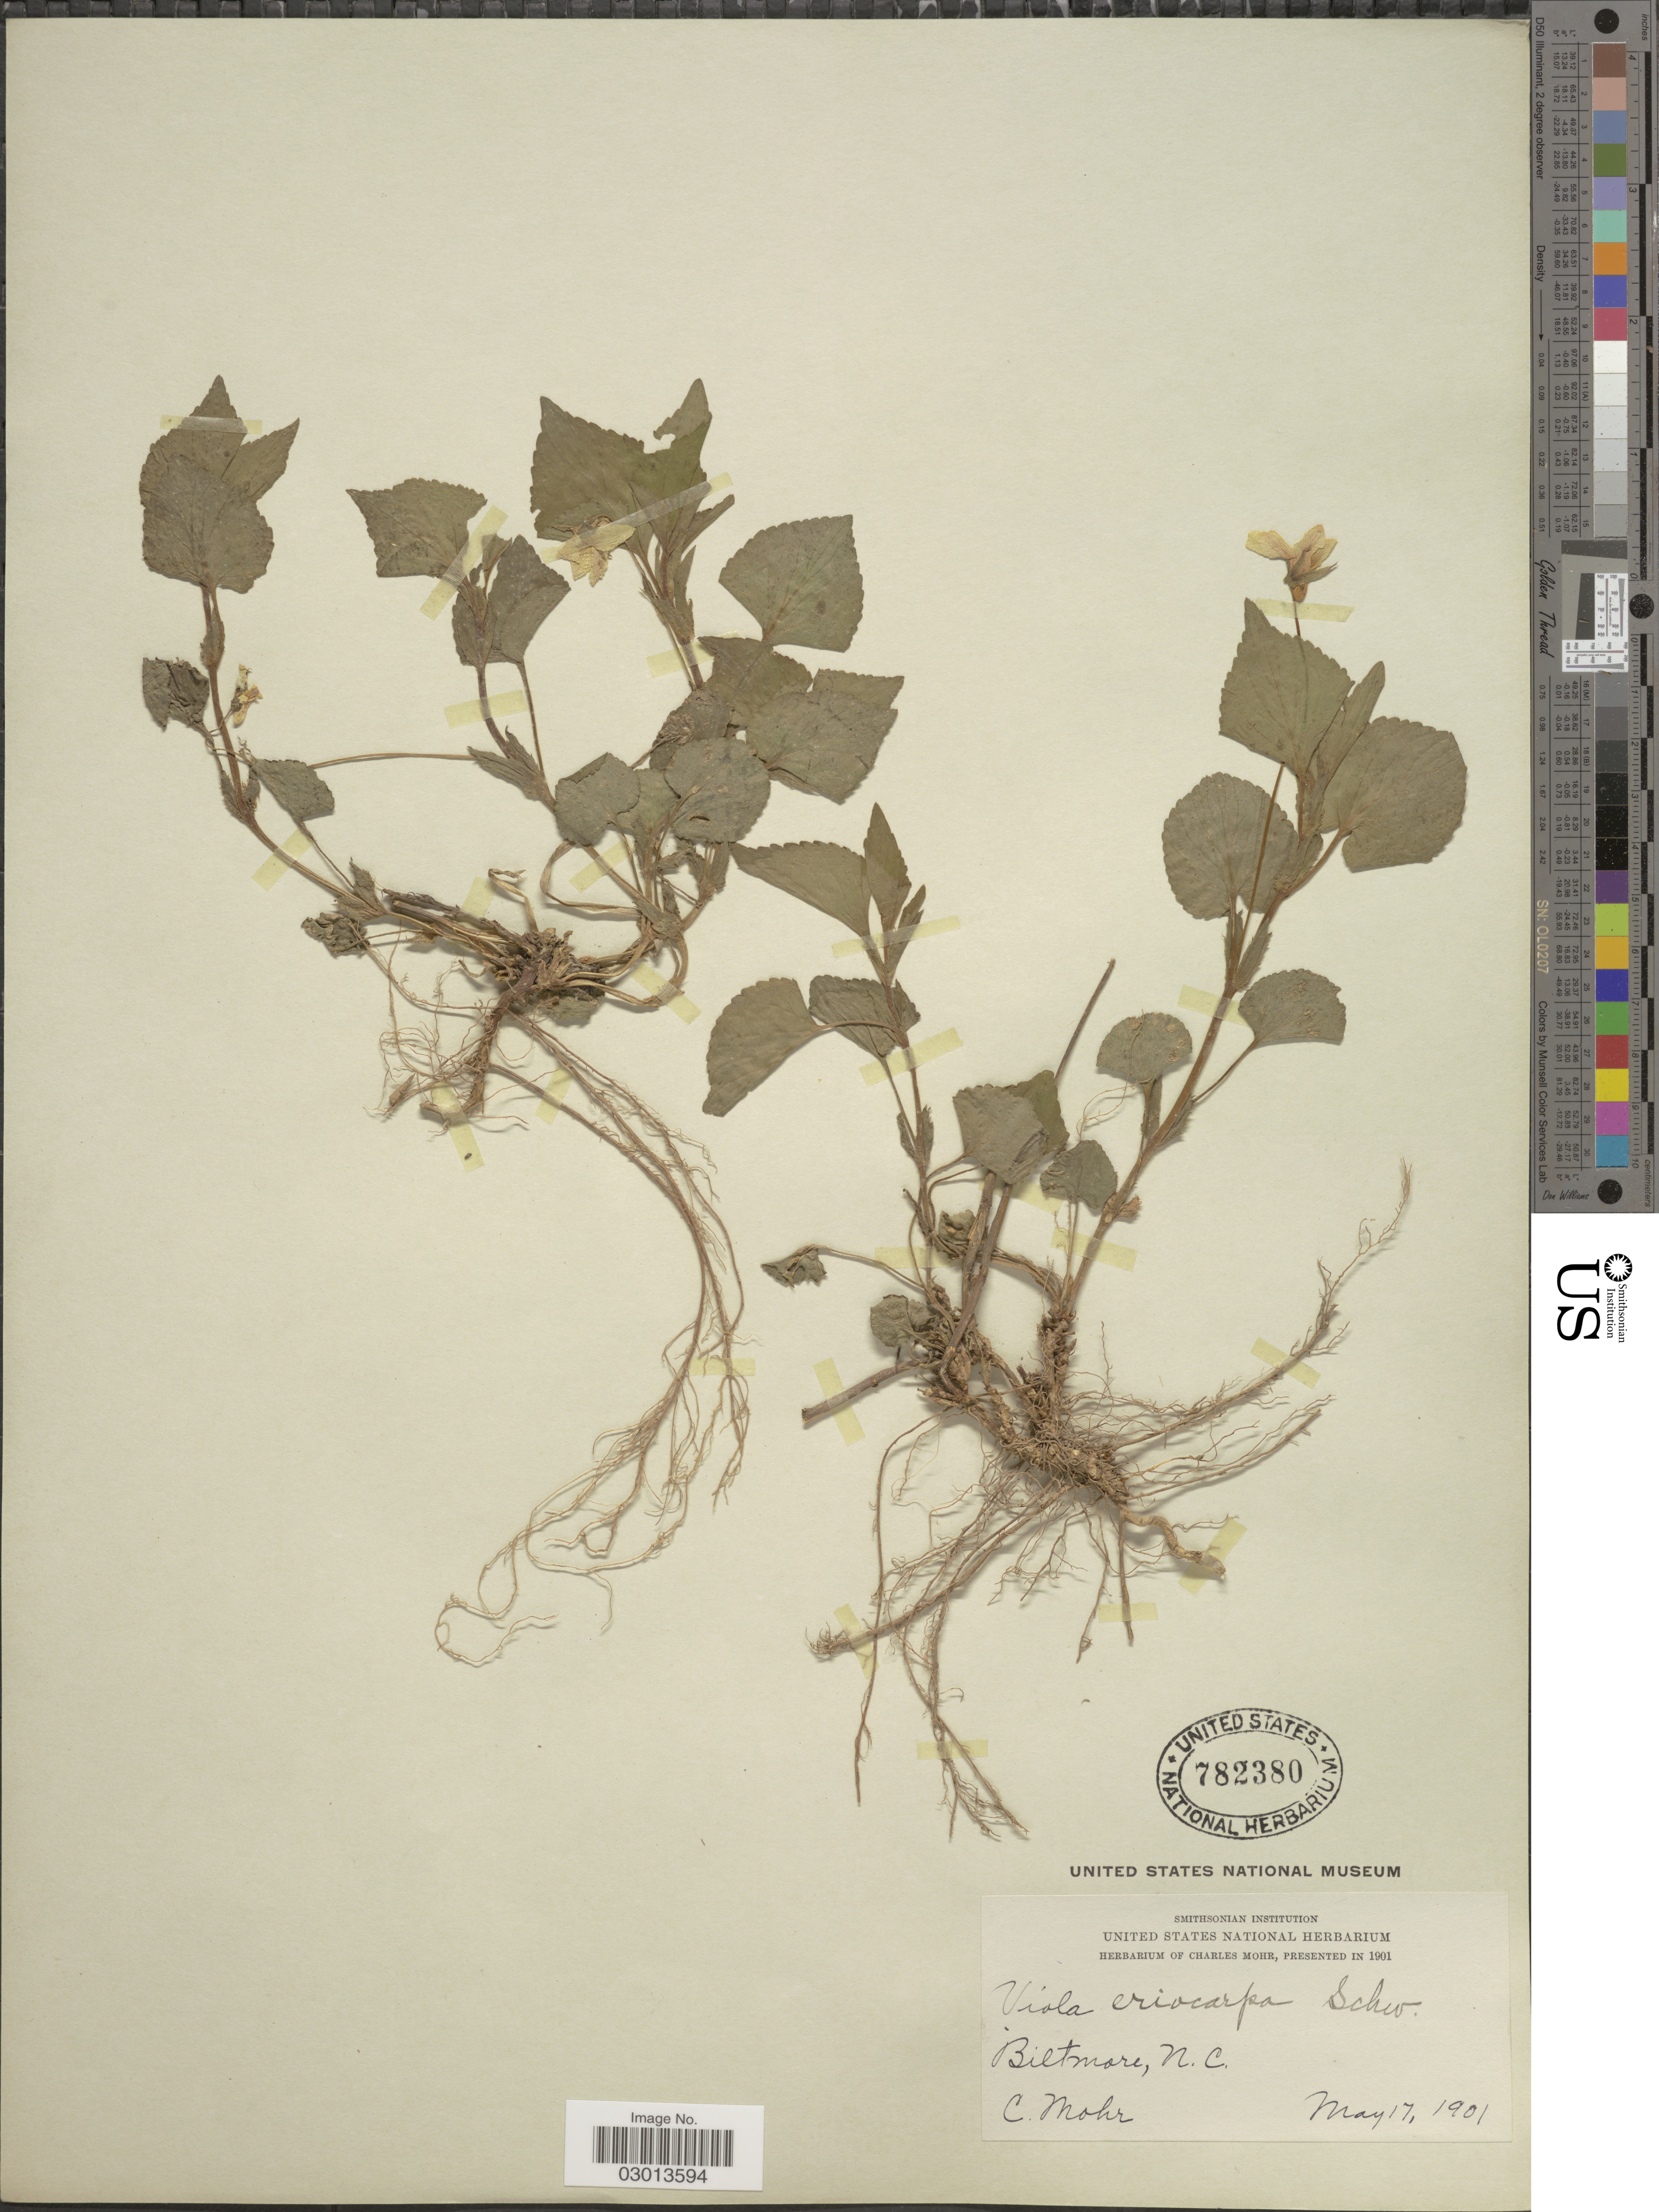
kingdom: Plantae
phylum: Tracheophyta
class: Magnoliopsida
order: Malpighiales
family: Violaceae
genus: Viola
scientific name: Viola pensylvanica var. leiocarpa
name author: (Fernald & Wiegand) Fernald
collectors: C. T. Mohr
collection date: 1901-05-17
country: United States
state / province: North Carolina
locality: Biltmore, N.C.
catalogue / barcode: US 782380